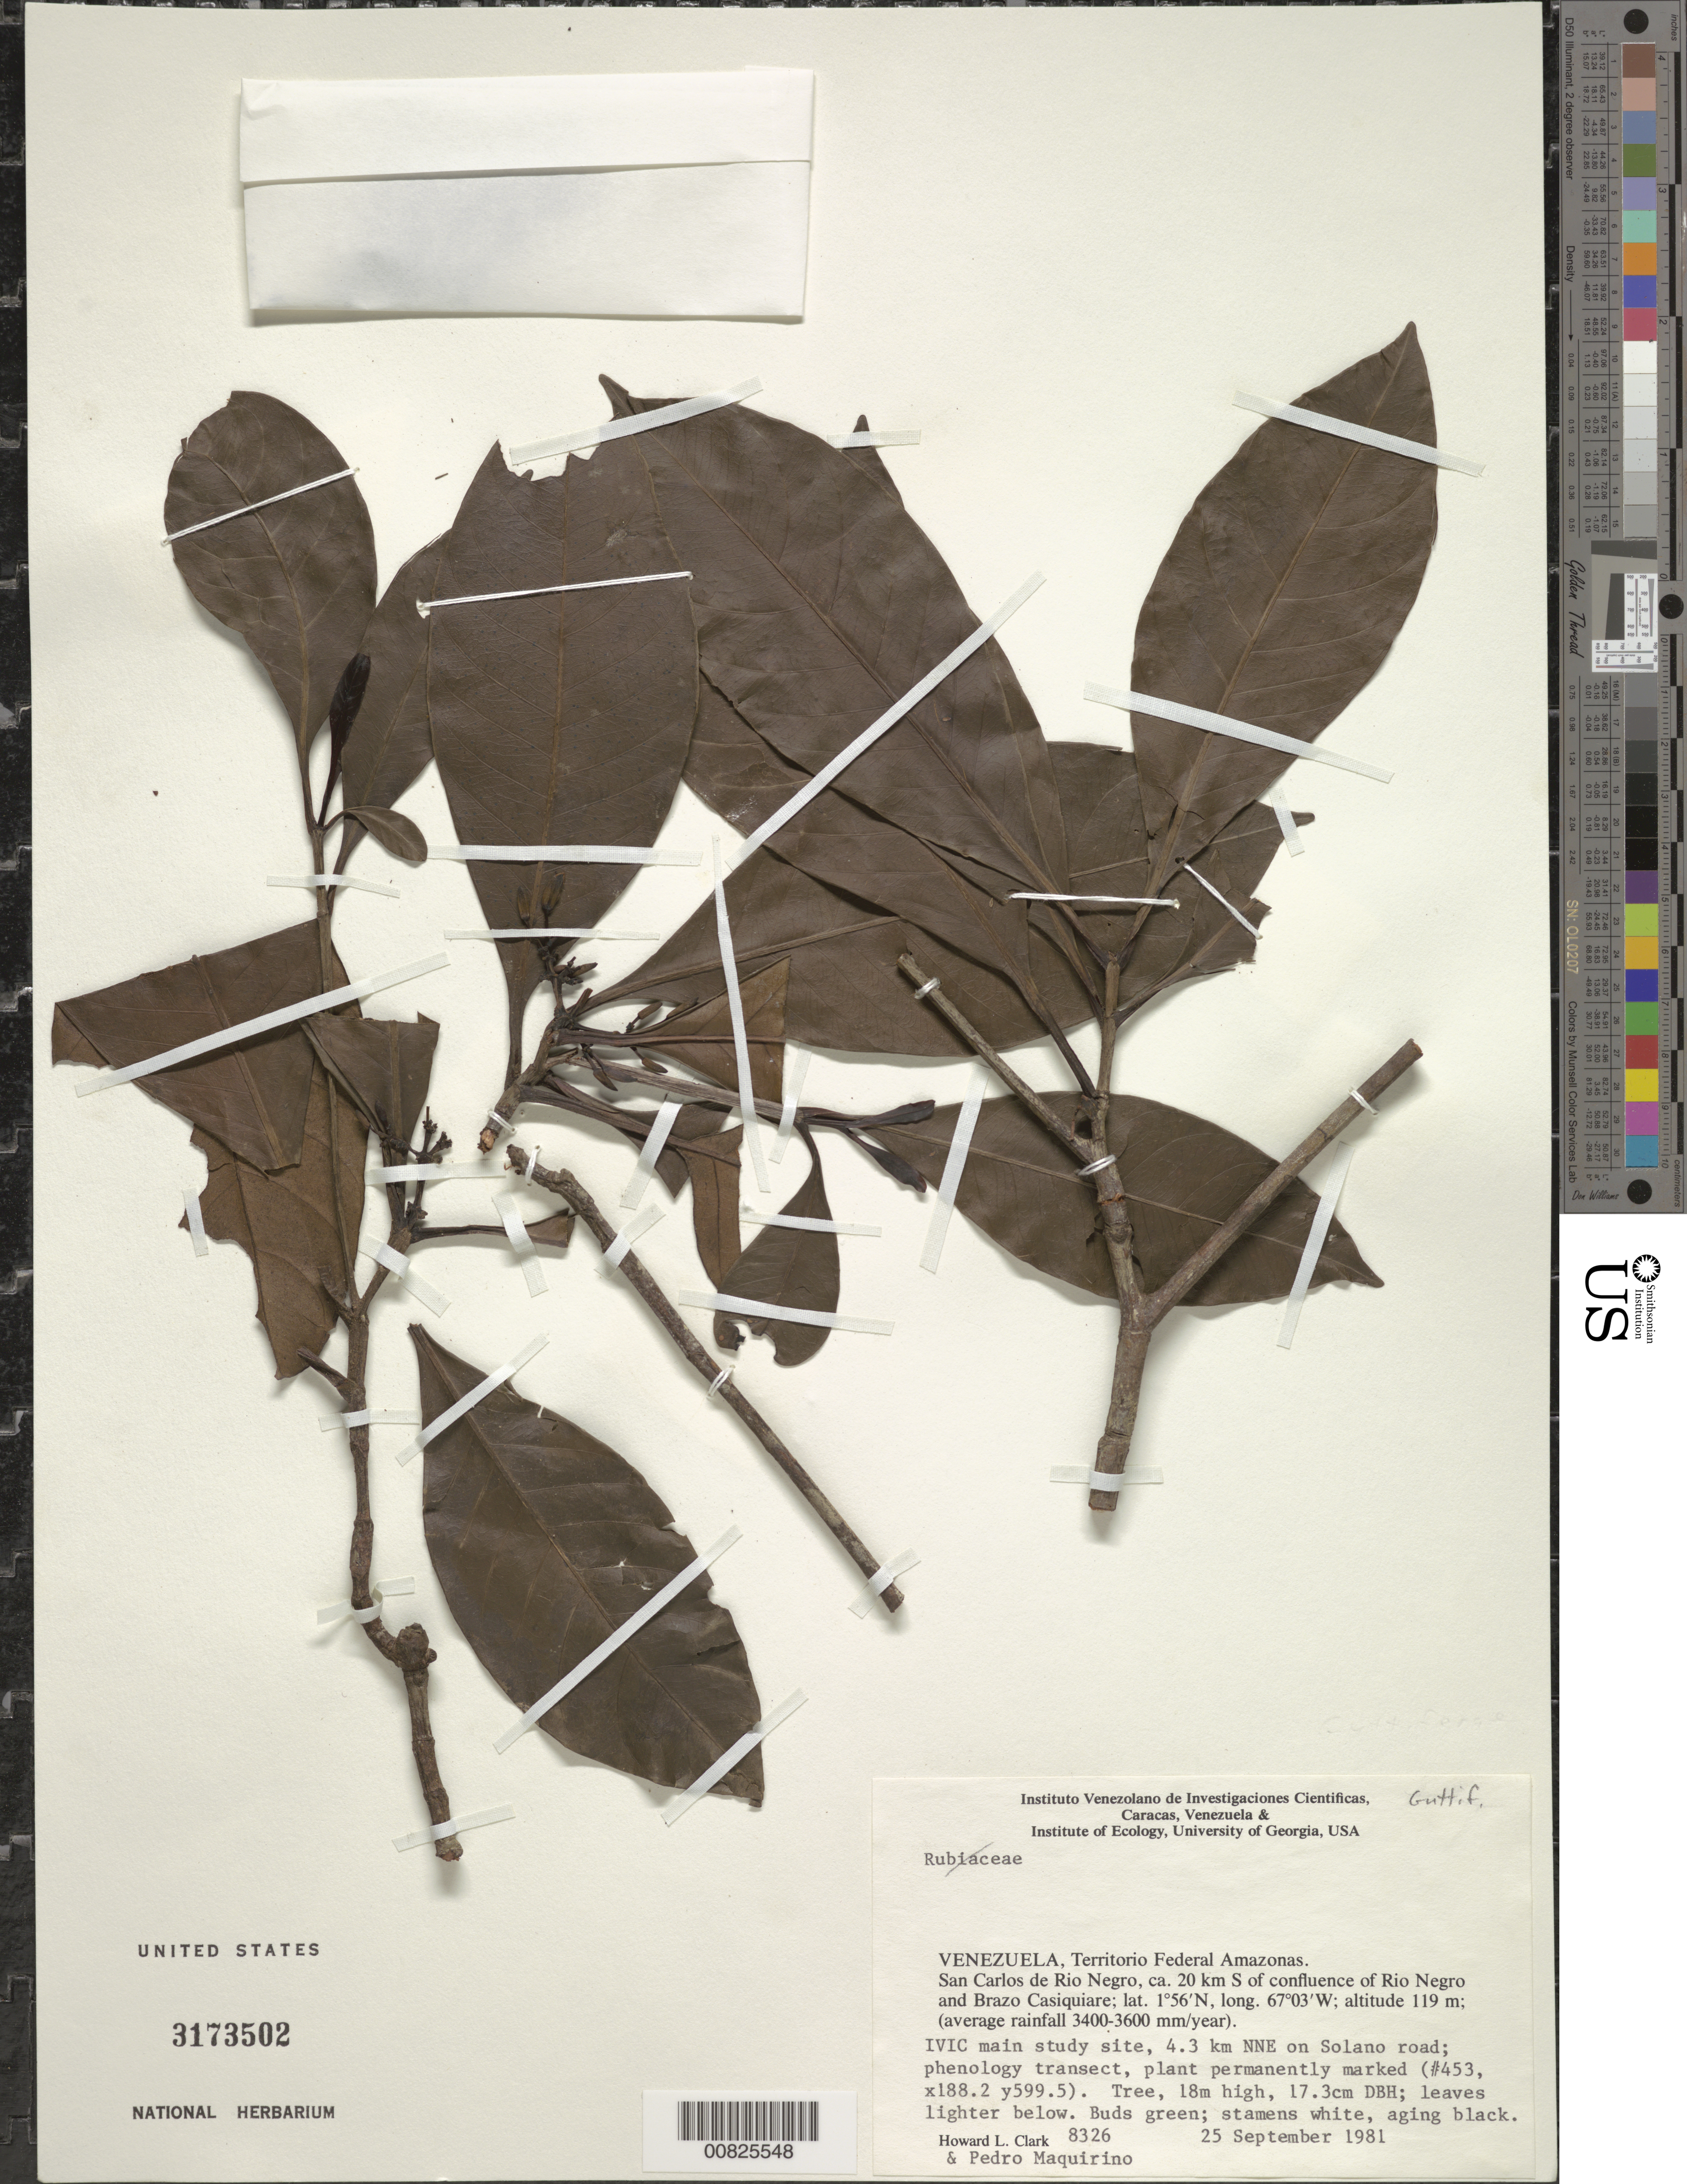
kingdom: Plantae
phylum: Tracheophyta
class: Magnoliopsida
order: Malpighiales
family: Clusiaceae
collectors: H. L. Clark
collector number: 8326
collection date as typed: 25-Sep-81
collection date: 1981-09-25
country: Venezuela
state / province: Amazonas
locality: San Carlos de Río Negro, ca. 20 km S of confluence of Río Negro and Brazo Casiquiare; IVIC main study site, 4.3 km NNE on Solano road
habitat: Average rainfall 3400-3600 mm/year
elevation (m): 119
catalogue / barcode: US 3173502